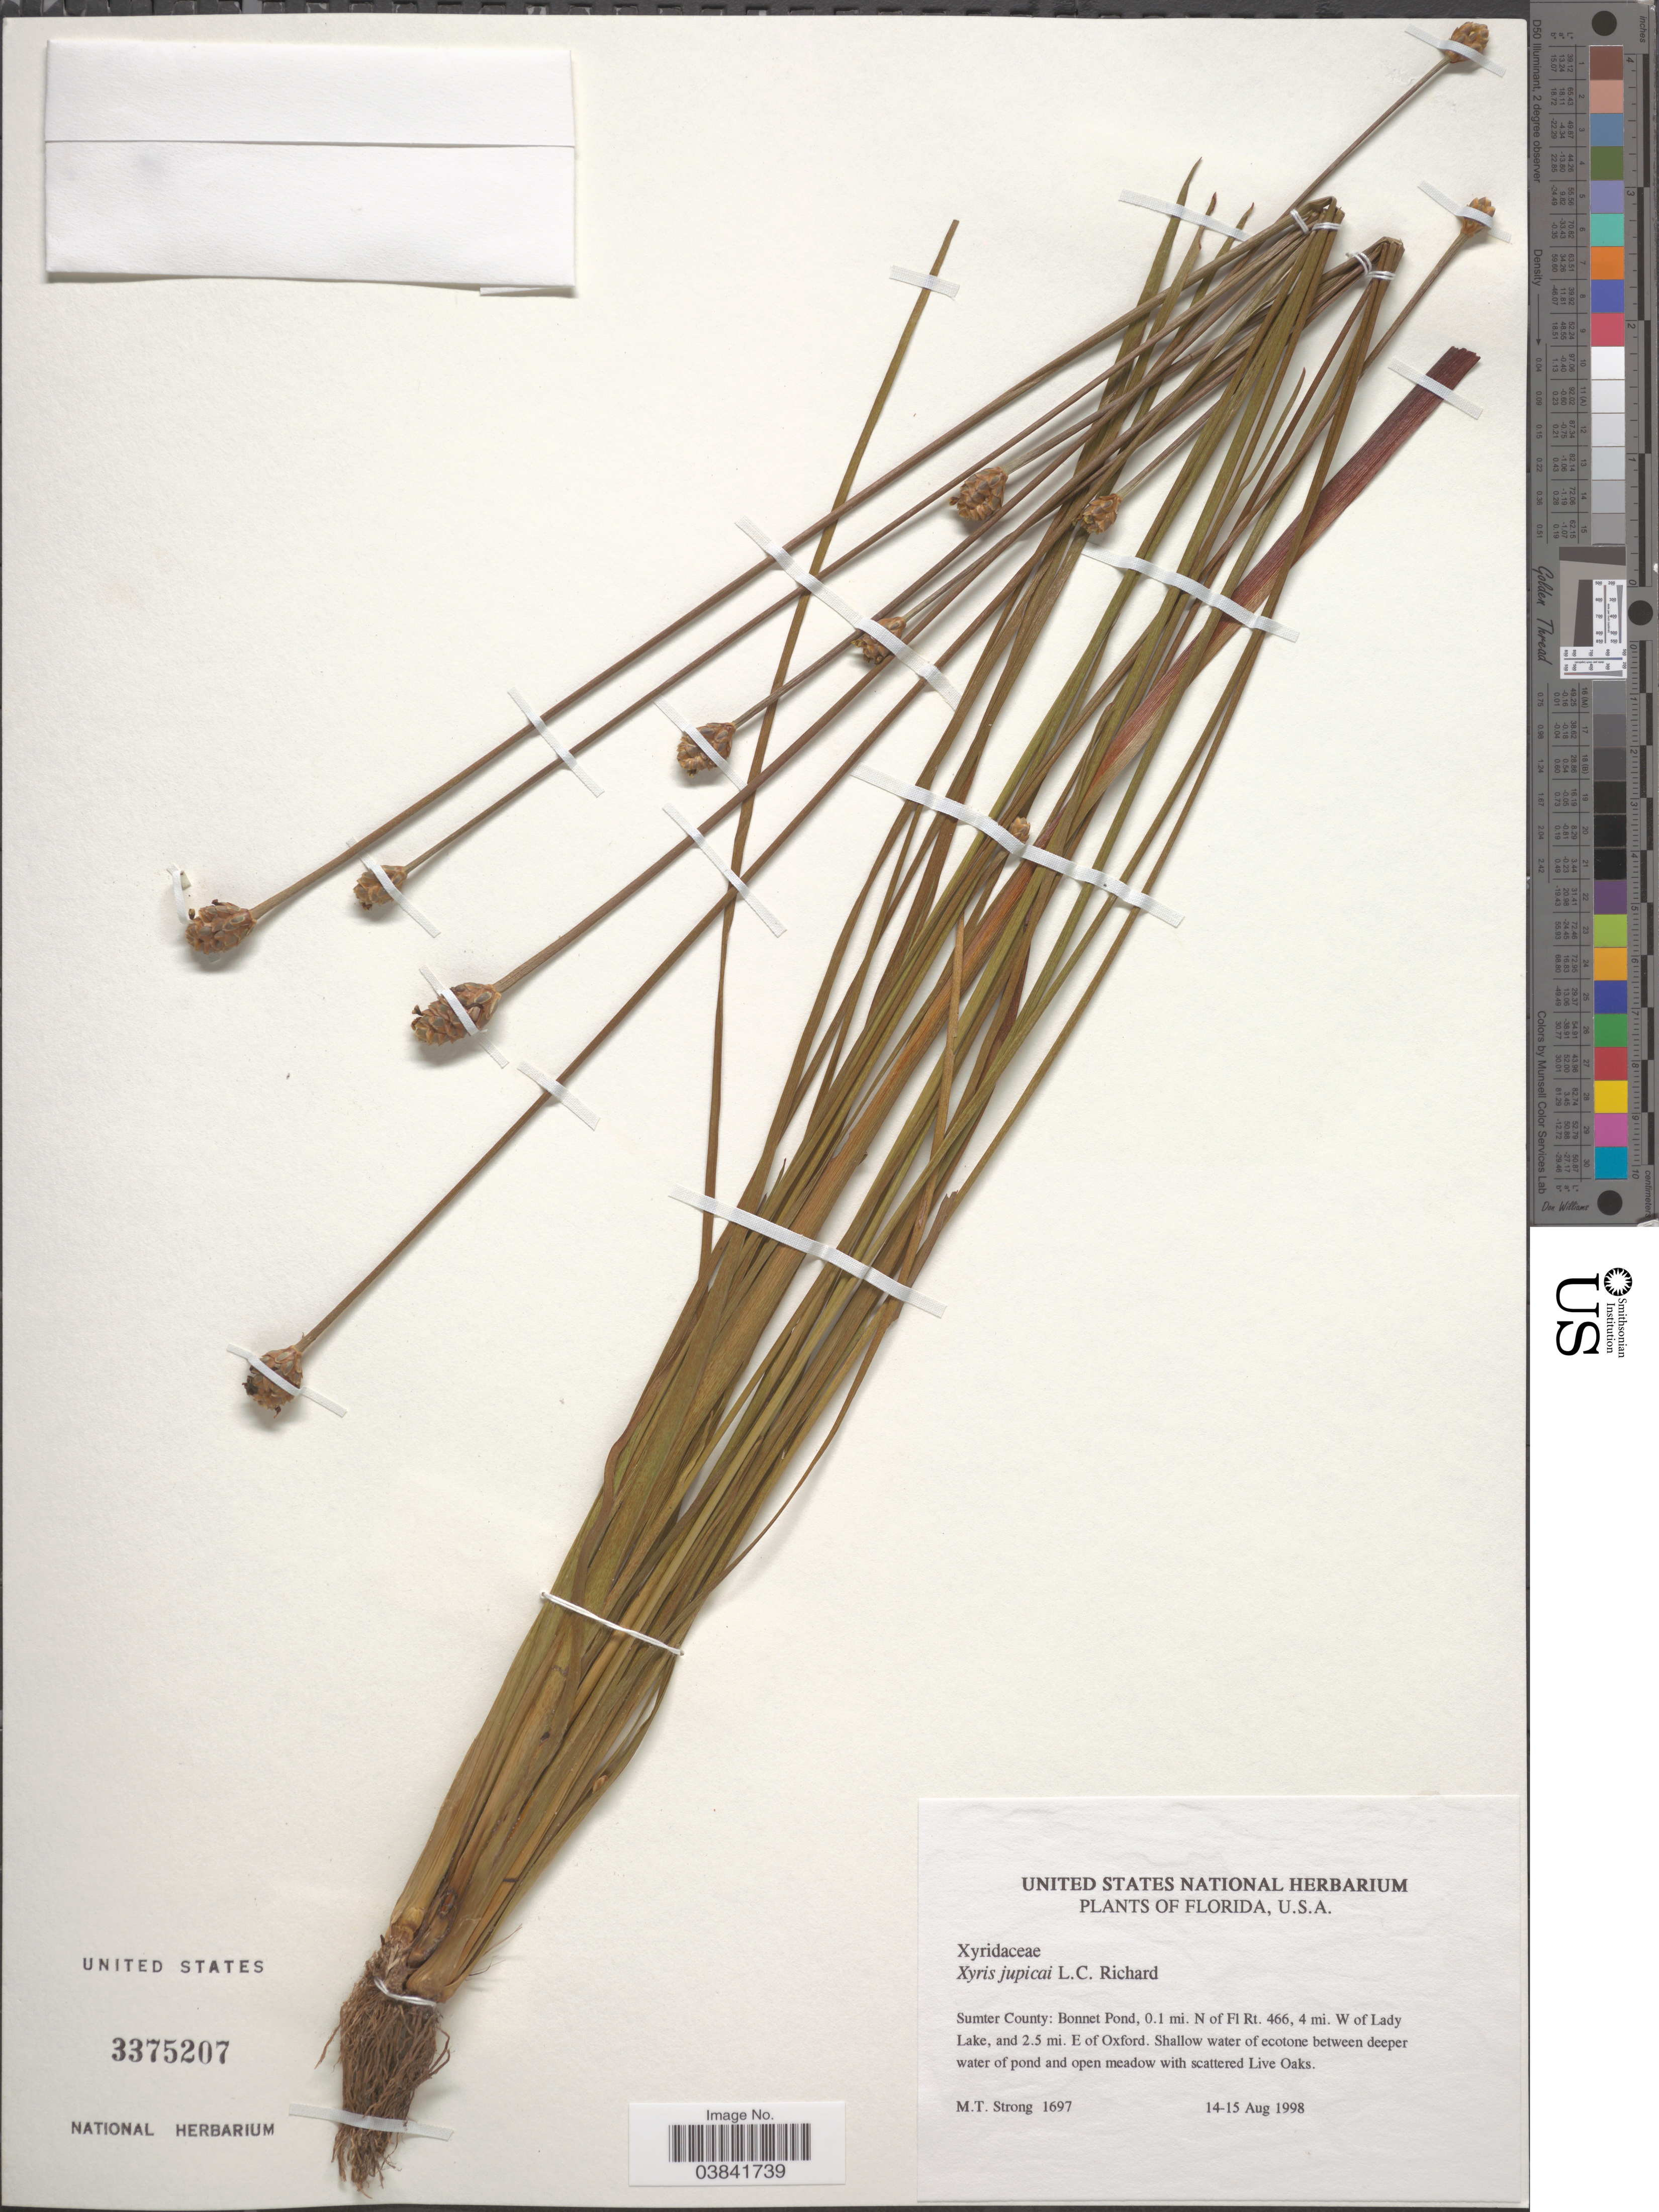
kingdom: Plantae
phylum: Tracheophyta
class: Liliopsida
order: Poales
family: Xyridaceae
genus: Xyris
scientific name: Xyris jupicai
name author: Rich.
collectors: M. T. Strong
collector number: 1697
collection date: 1998-08-14/1998-08-15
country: United States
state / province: Florida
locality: Sumter County: Bonnet Pond, 0.1 mi. N of Fl. Rt. 466, 4 mi. W of Lady Lake, and 2.5 mi. E of Oxford. Shallow water of ecotone between deeper water of pond and open meadow with scattered Live Oaks.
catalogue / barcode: US 3375207